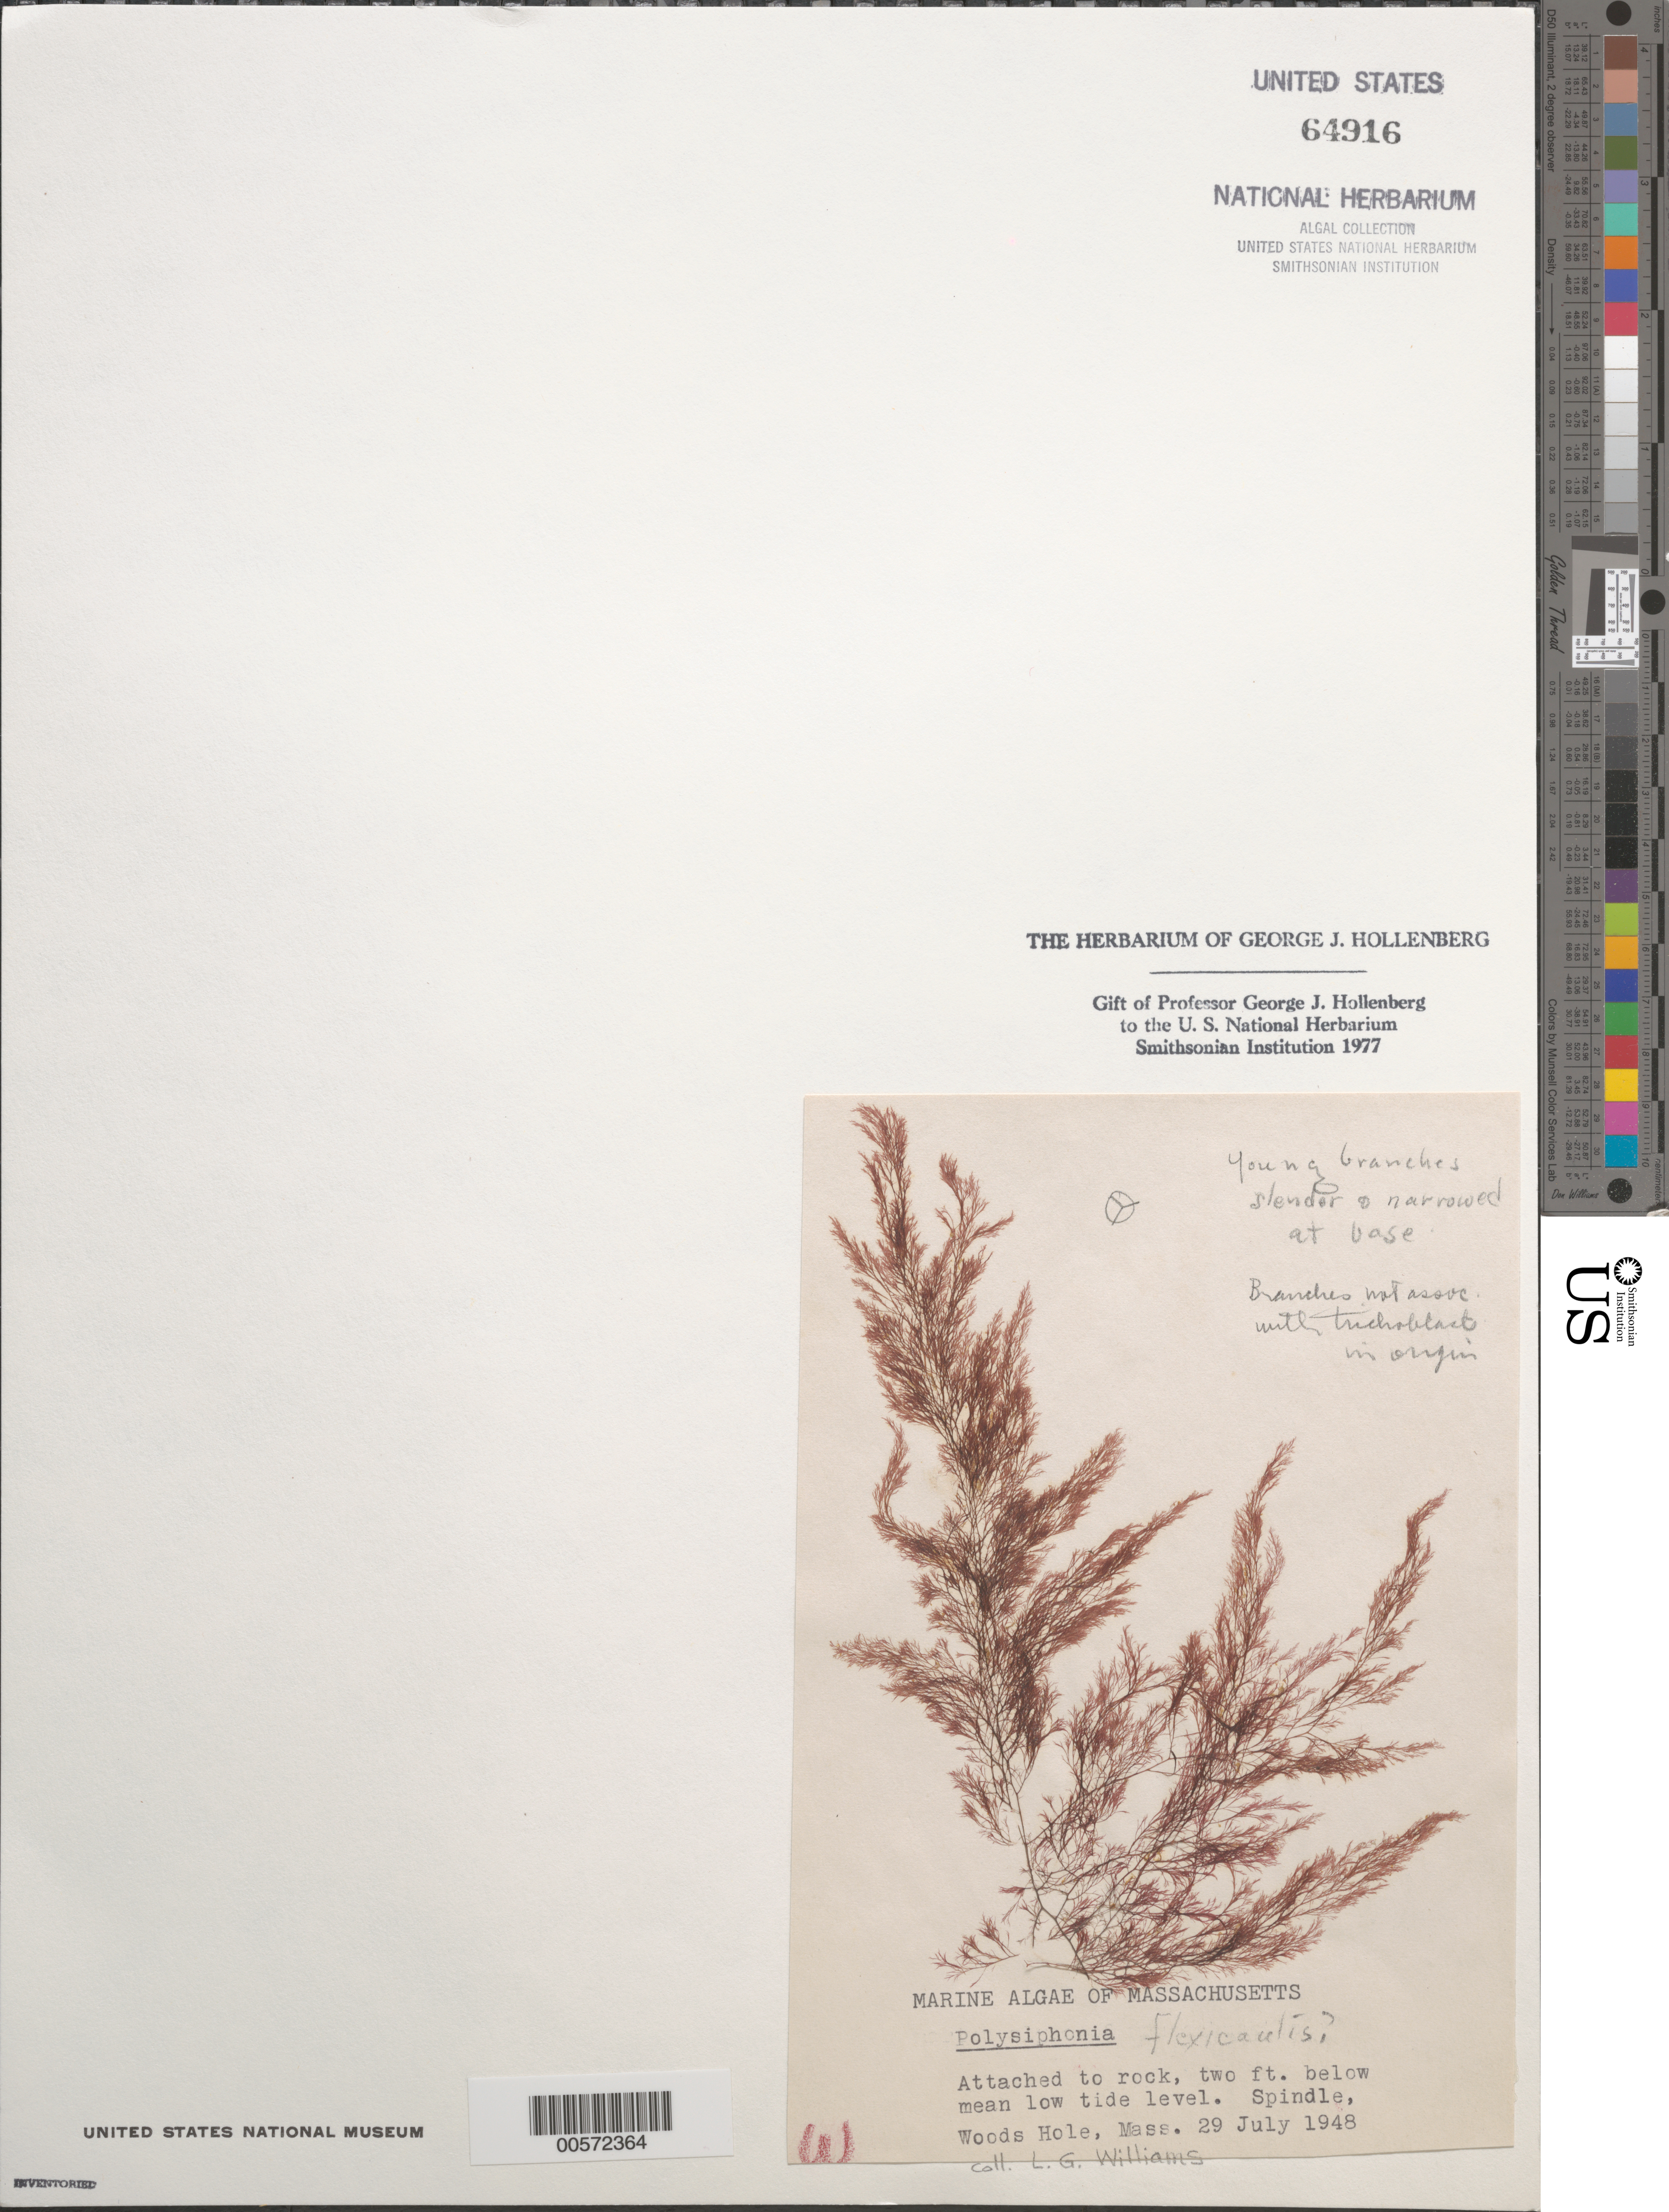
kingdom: Plantae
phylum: Rhodophyta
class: Florideophyceae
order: Ceramiales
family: Rhodomelaceae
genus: Leptosiphonia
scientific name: Leptosiphonia flexicaulis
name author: (Harv.) Savoie & G.W. Saunders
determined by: Algae name updating Project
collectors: L. G. Williams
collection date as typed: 29 Jul 1948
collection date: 1948-07-29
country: United States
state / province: Massachusetts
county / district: Barnstable County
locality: Woods Hole, The Spindle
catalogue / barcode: US 64916